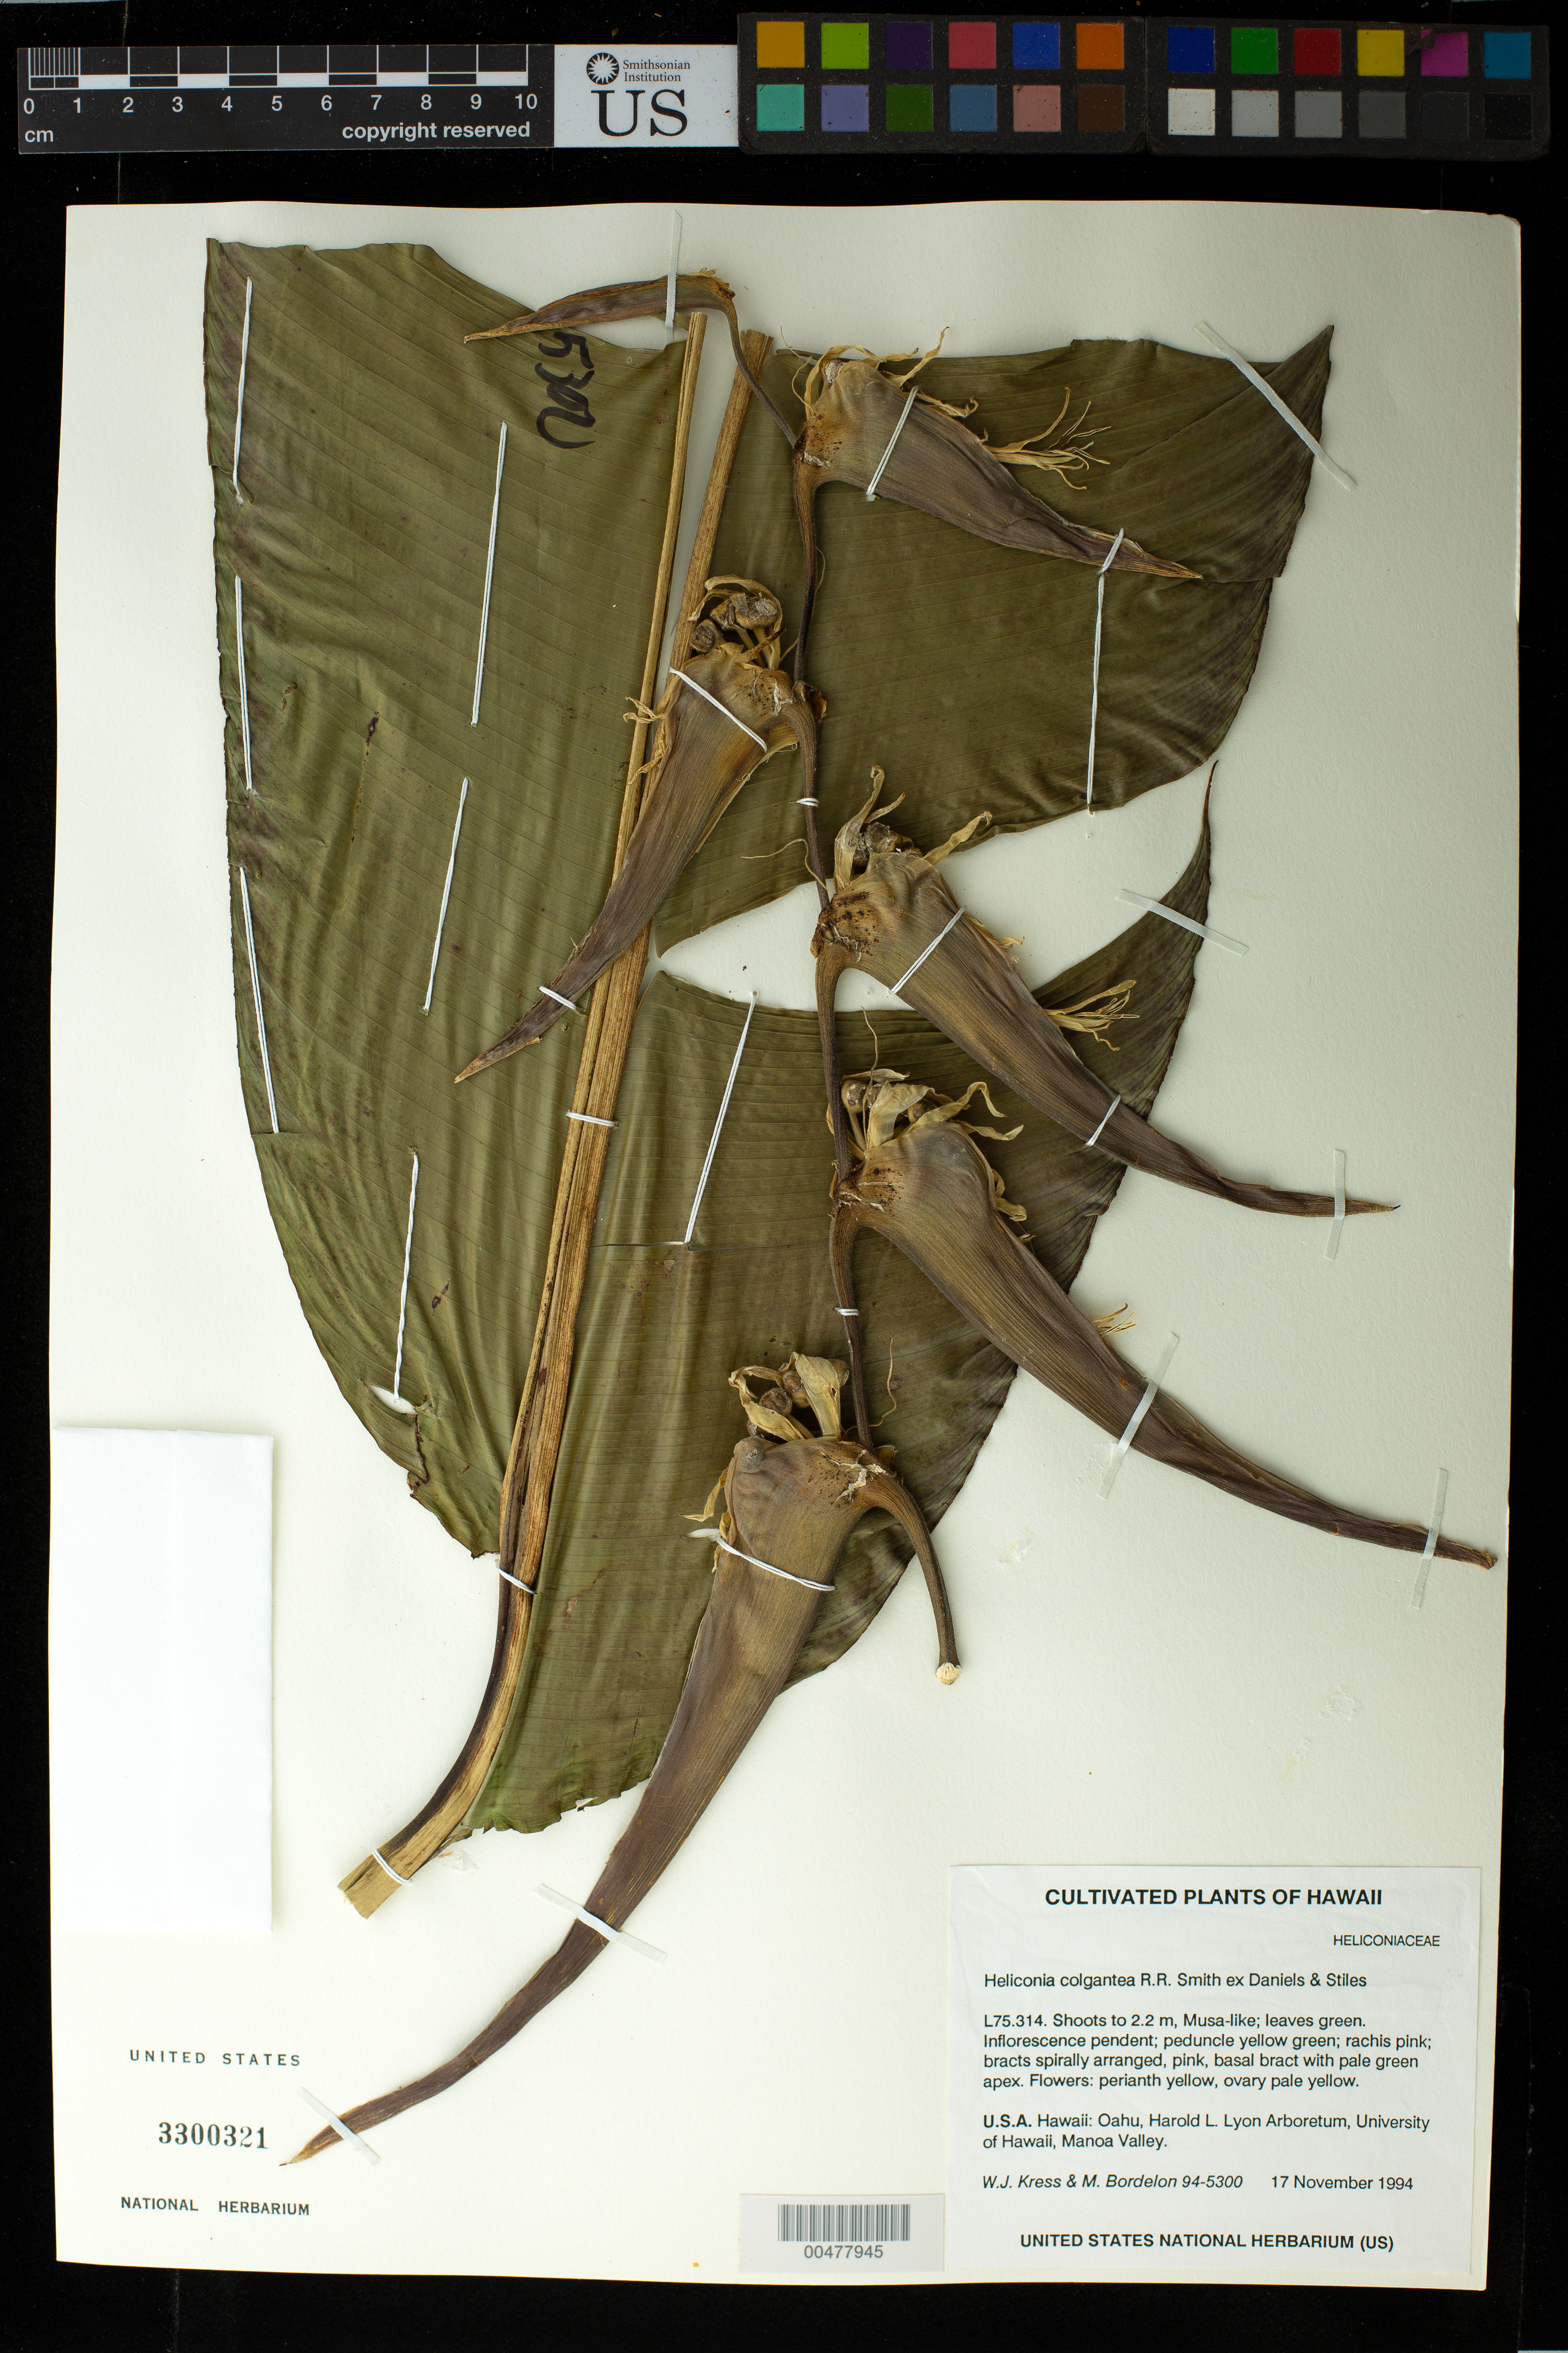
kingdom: Plantae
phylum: Tracheophyta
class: Liliopsida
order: Zingiberales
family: Heliconiaceae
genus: Heliconia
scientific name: Heliconia aristeguietae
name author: Abalo & G. Morales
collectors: W. J. Kress & M. Bordelon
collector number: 94-5300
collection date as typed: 17 Nov 1994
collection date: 1994-11-17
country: United States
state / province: Hawaii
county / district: Honolulu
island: Oahu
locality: Harold L. Lyon Arboretum, University of Hawaii, Manoa Valley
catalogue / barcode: US 3300321